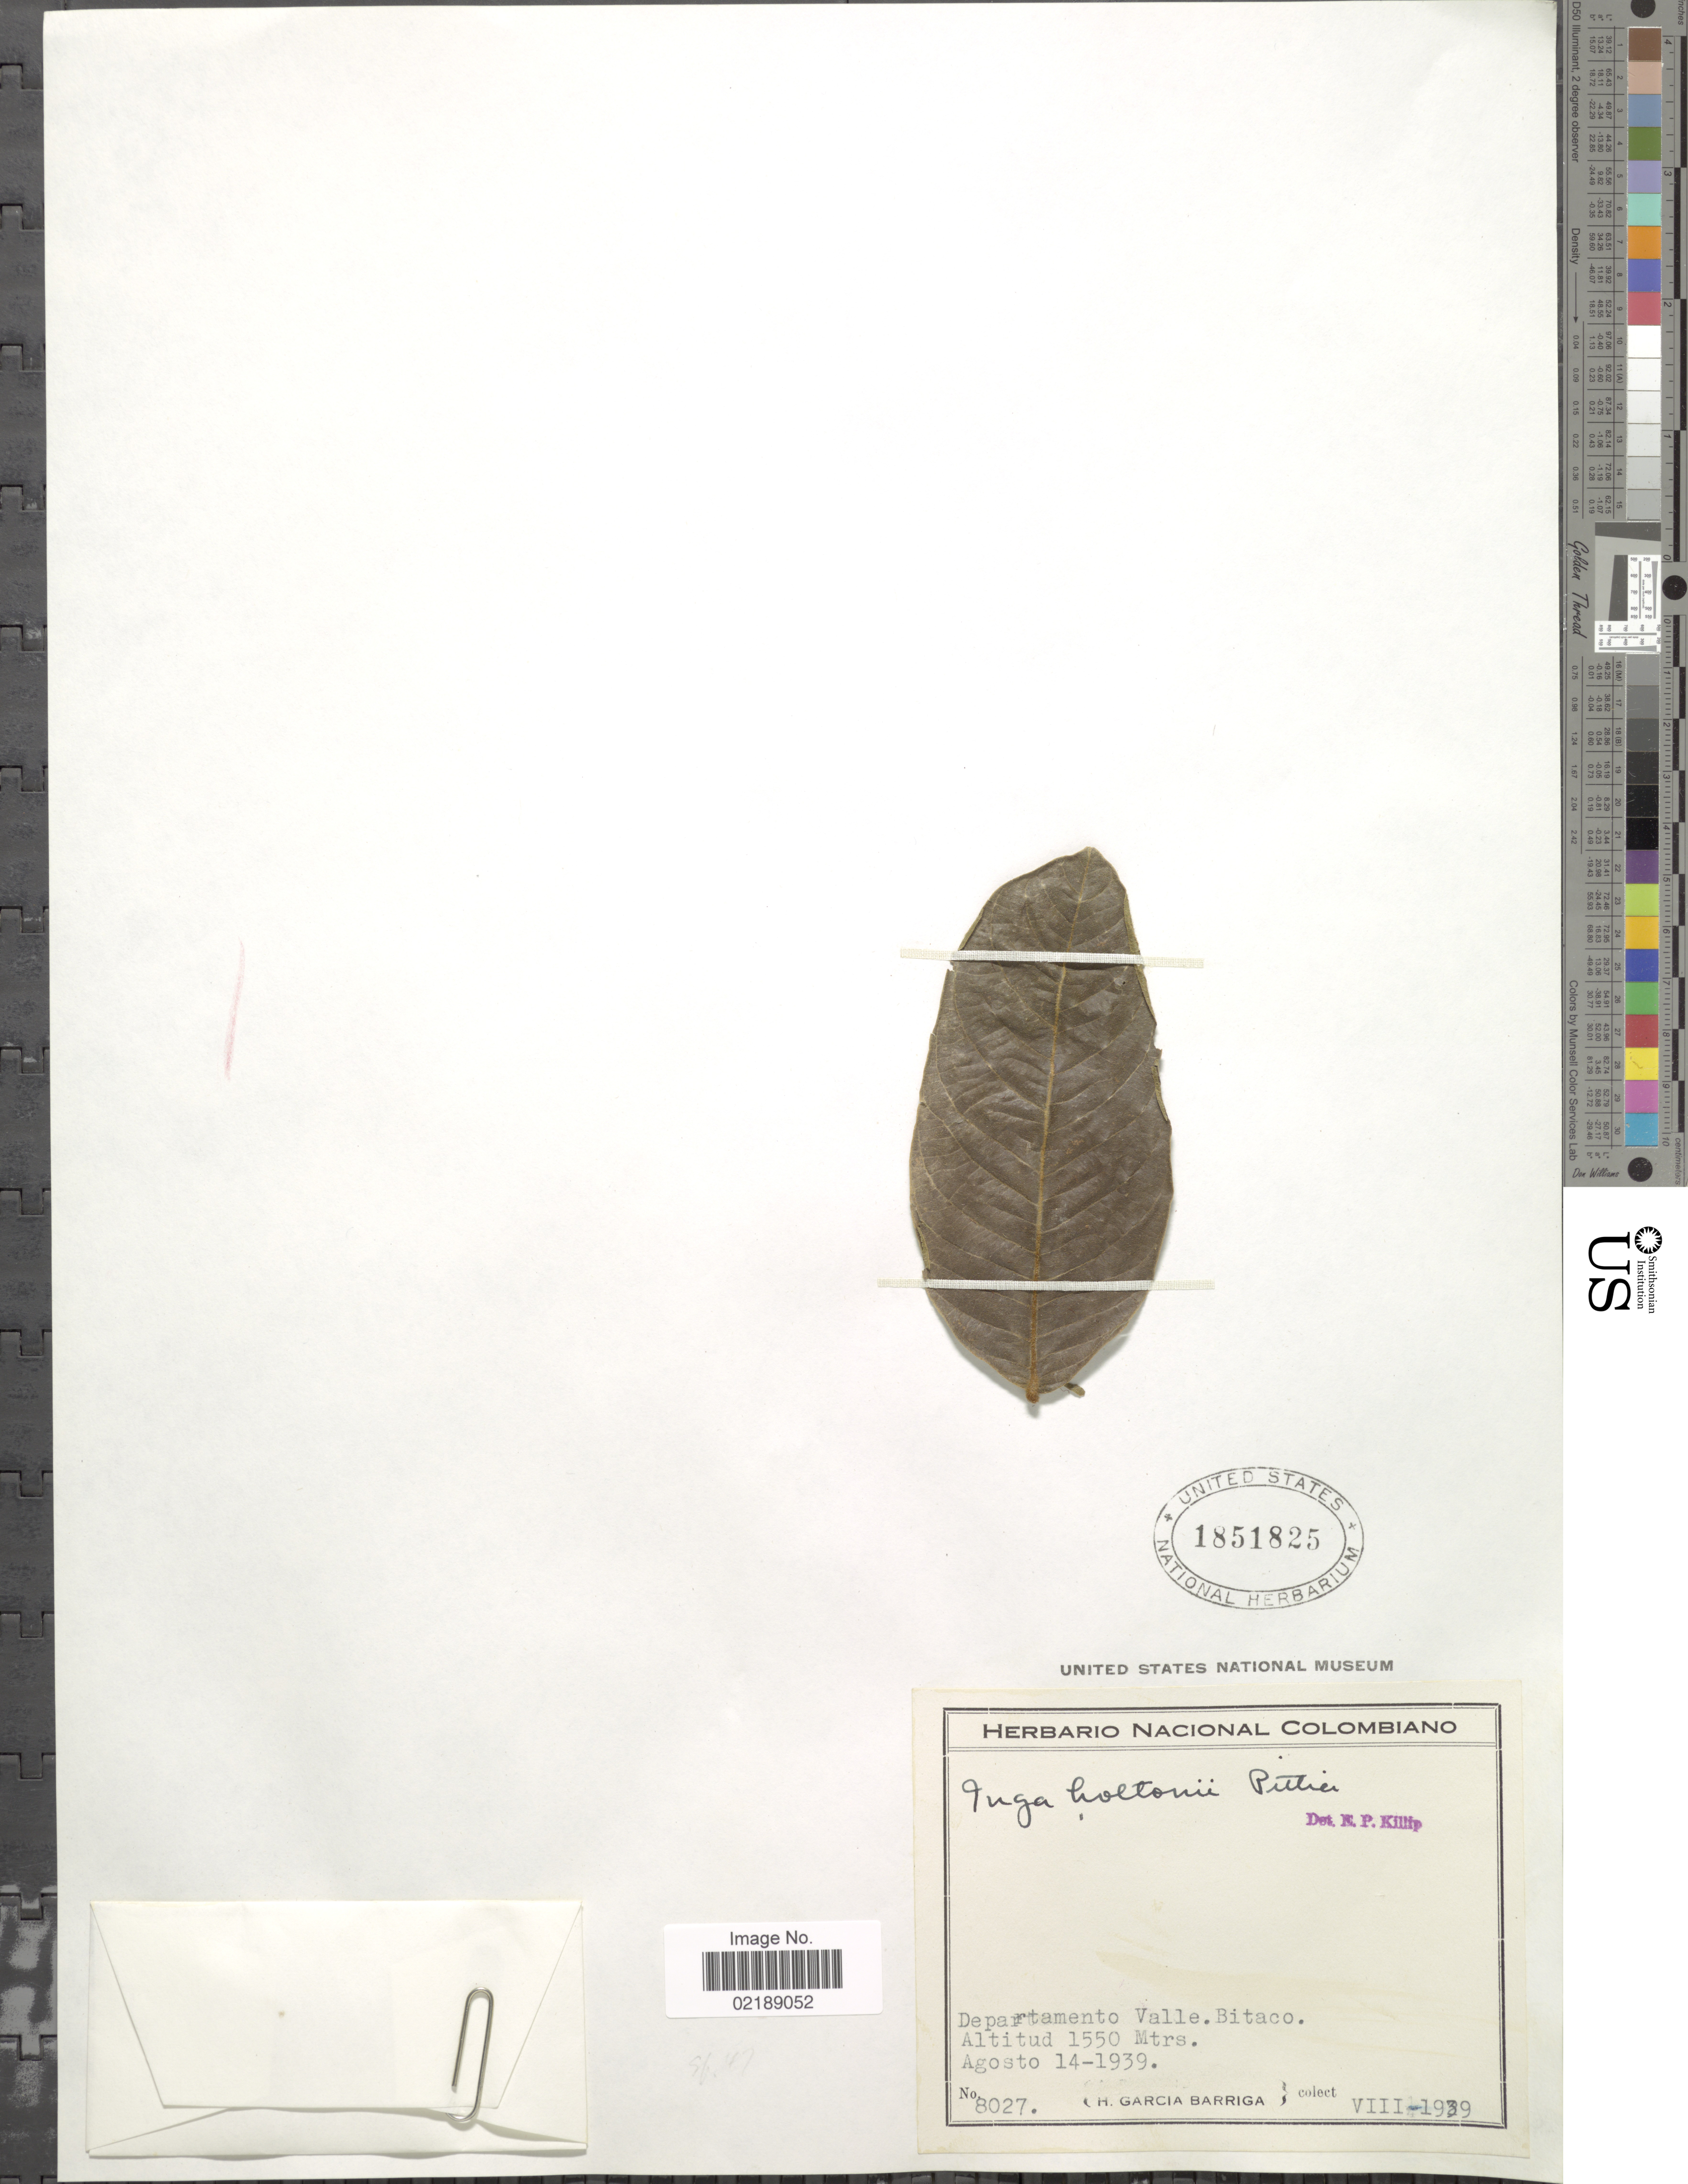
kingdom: Plantae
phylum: Tracheophyta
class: Magnoliopsida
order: Fabales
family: Fabaceae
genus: Inga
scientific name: Inga ornata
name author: Kunth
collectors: H. García Barriga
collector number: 8027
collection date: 1939-08-14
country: Colombia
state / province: Valle del Cauca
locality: Bitaco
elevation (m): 1550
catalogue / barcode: US 1851825